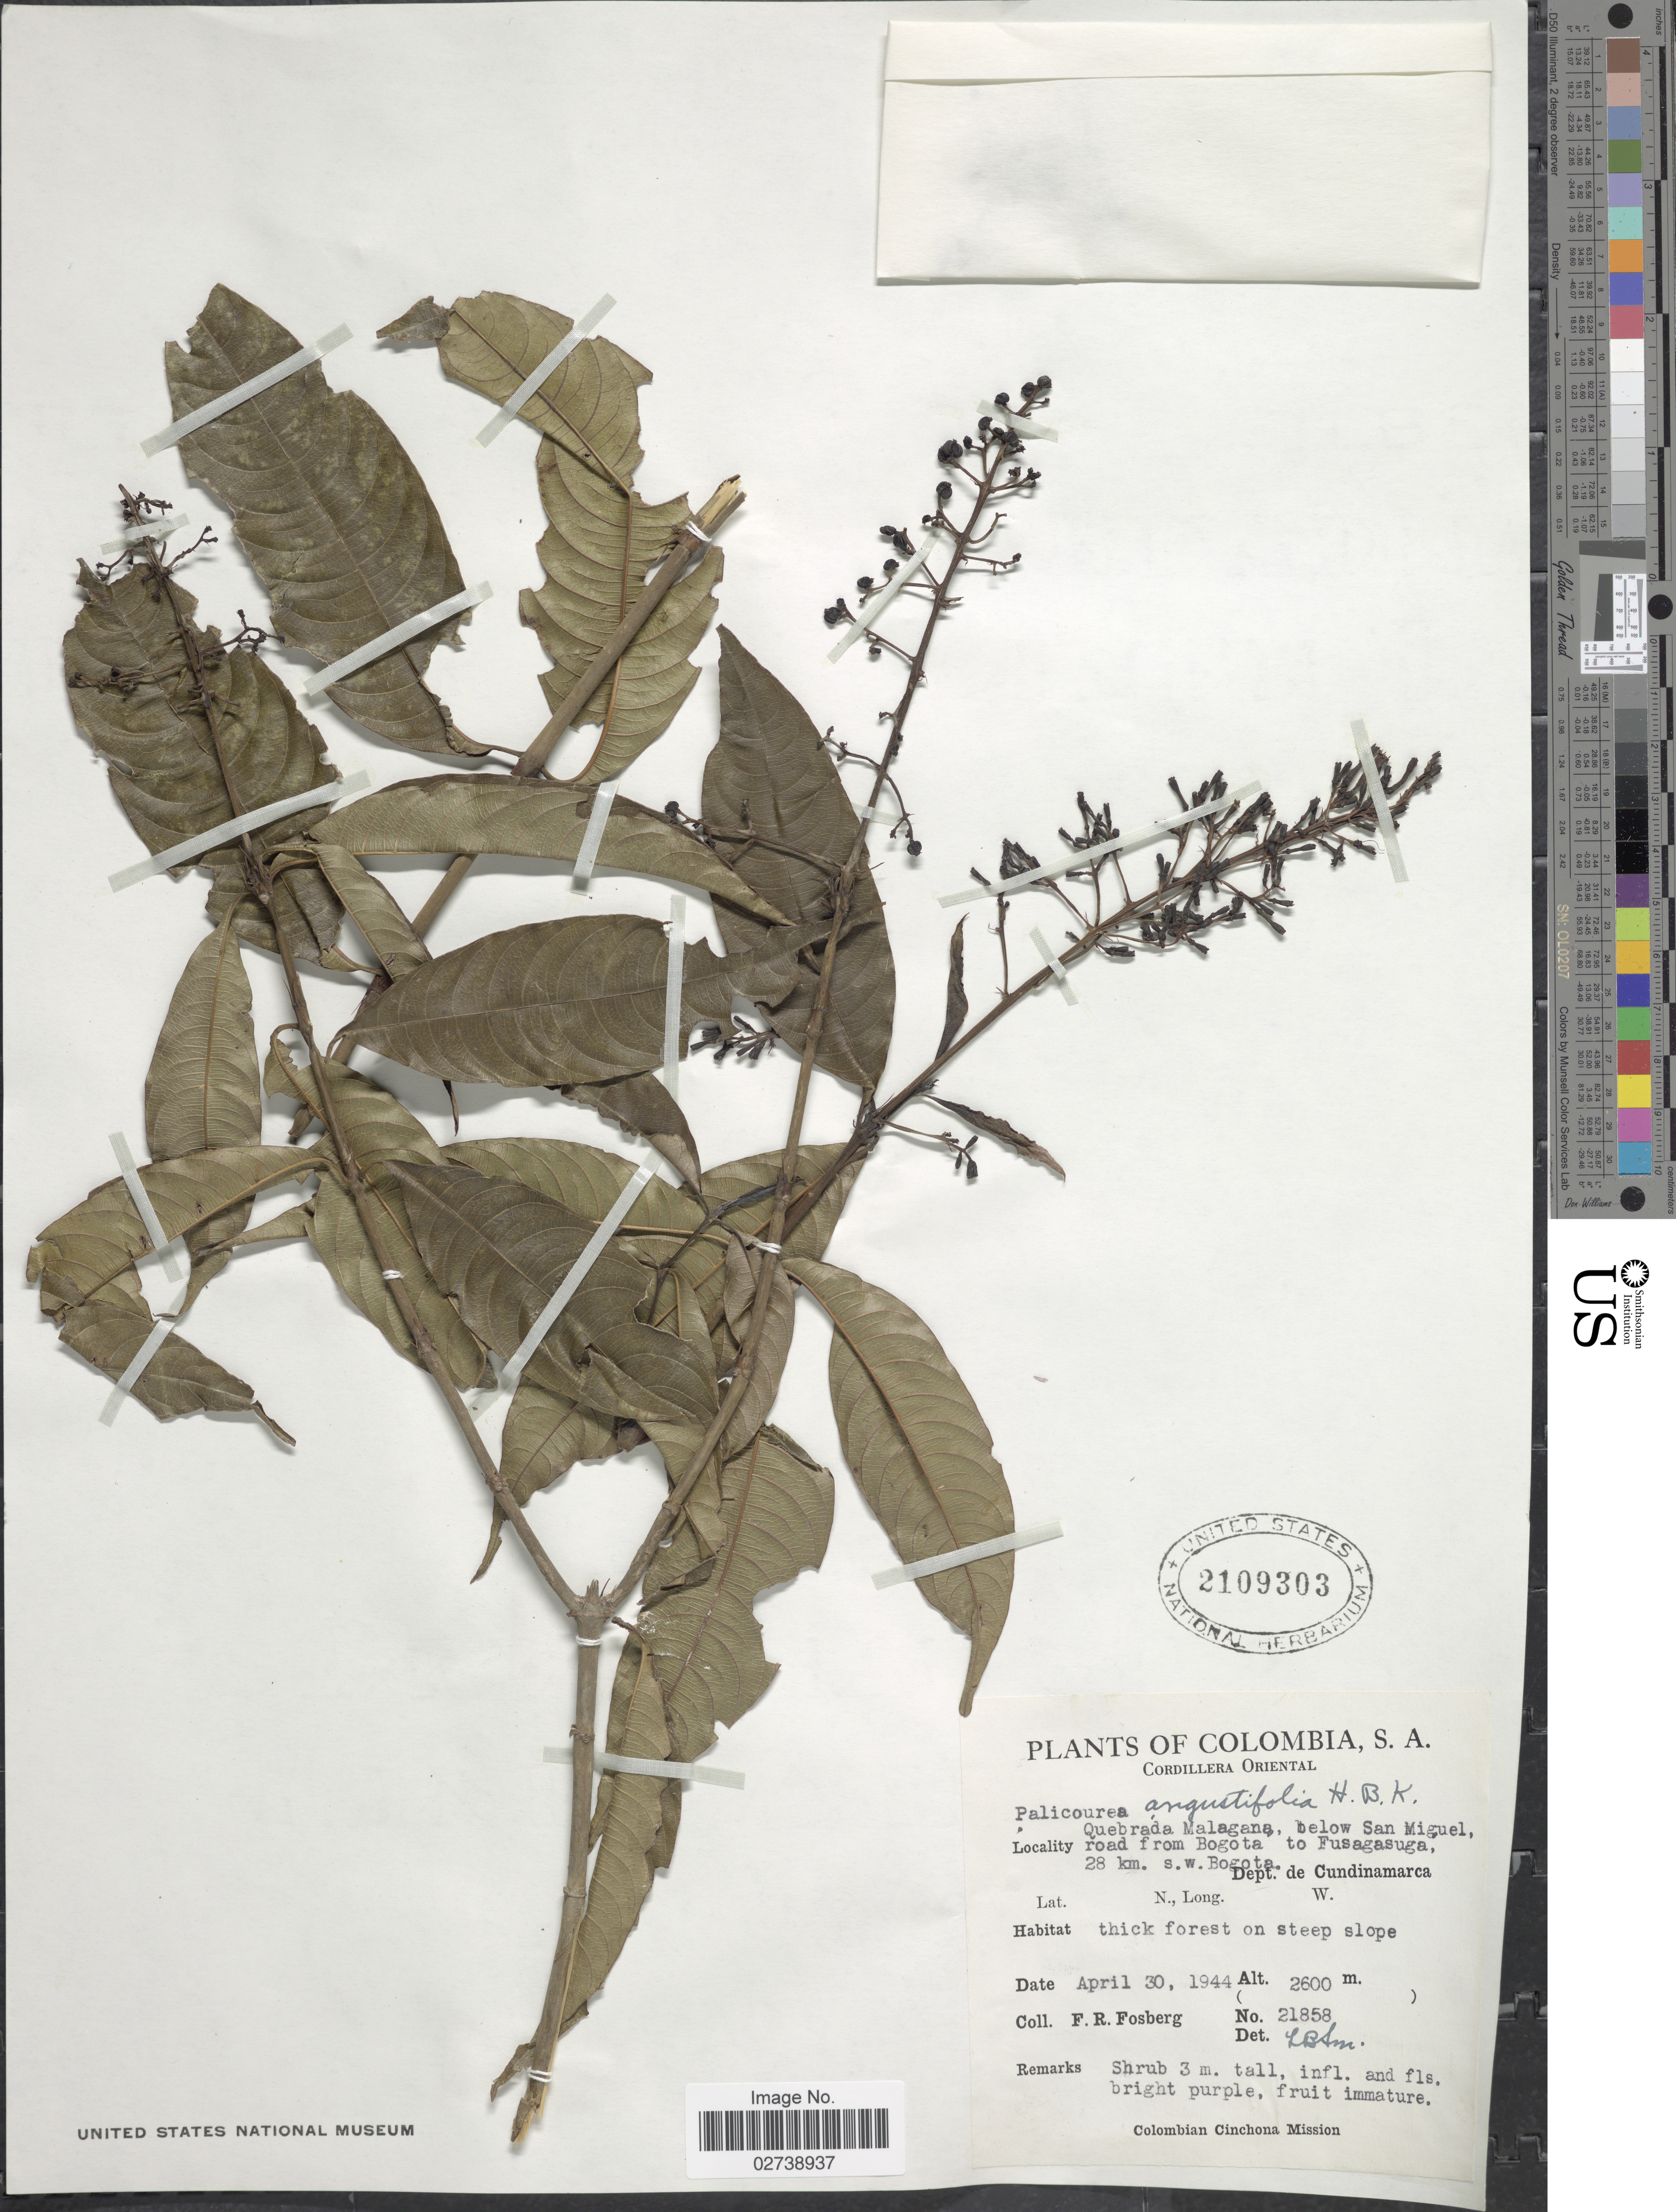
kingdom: Plantae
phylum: Tracheophyta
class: Magnoliopsida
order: Gentianales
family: Rubiaceae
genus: Palicourea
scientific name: Palicourea angustifolia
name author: Kunth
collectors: F. R. Fosberg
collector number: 21858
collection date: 1944-04-30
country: Colombia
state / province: Cundinamarca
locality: Cordillera Oriental, Quebrada Malagana, below San Miguel, road from Bogota to Fusagasuga, 28 km. s.w. Bogota. Dept de Cundinamarca.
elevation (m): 2600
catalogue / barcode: US 2109303